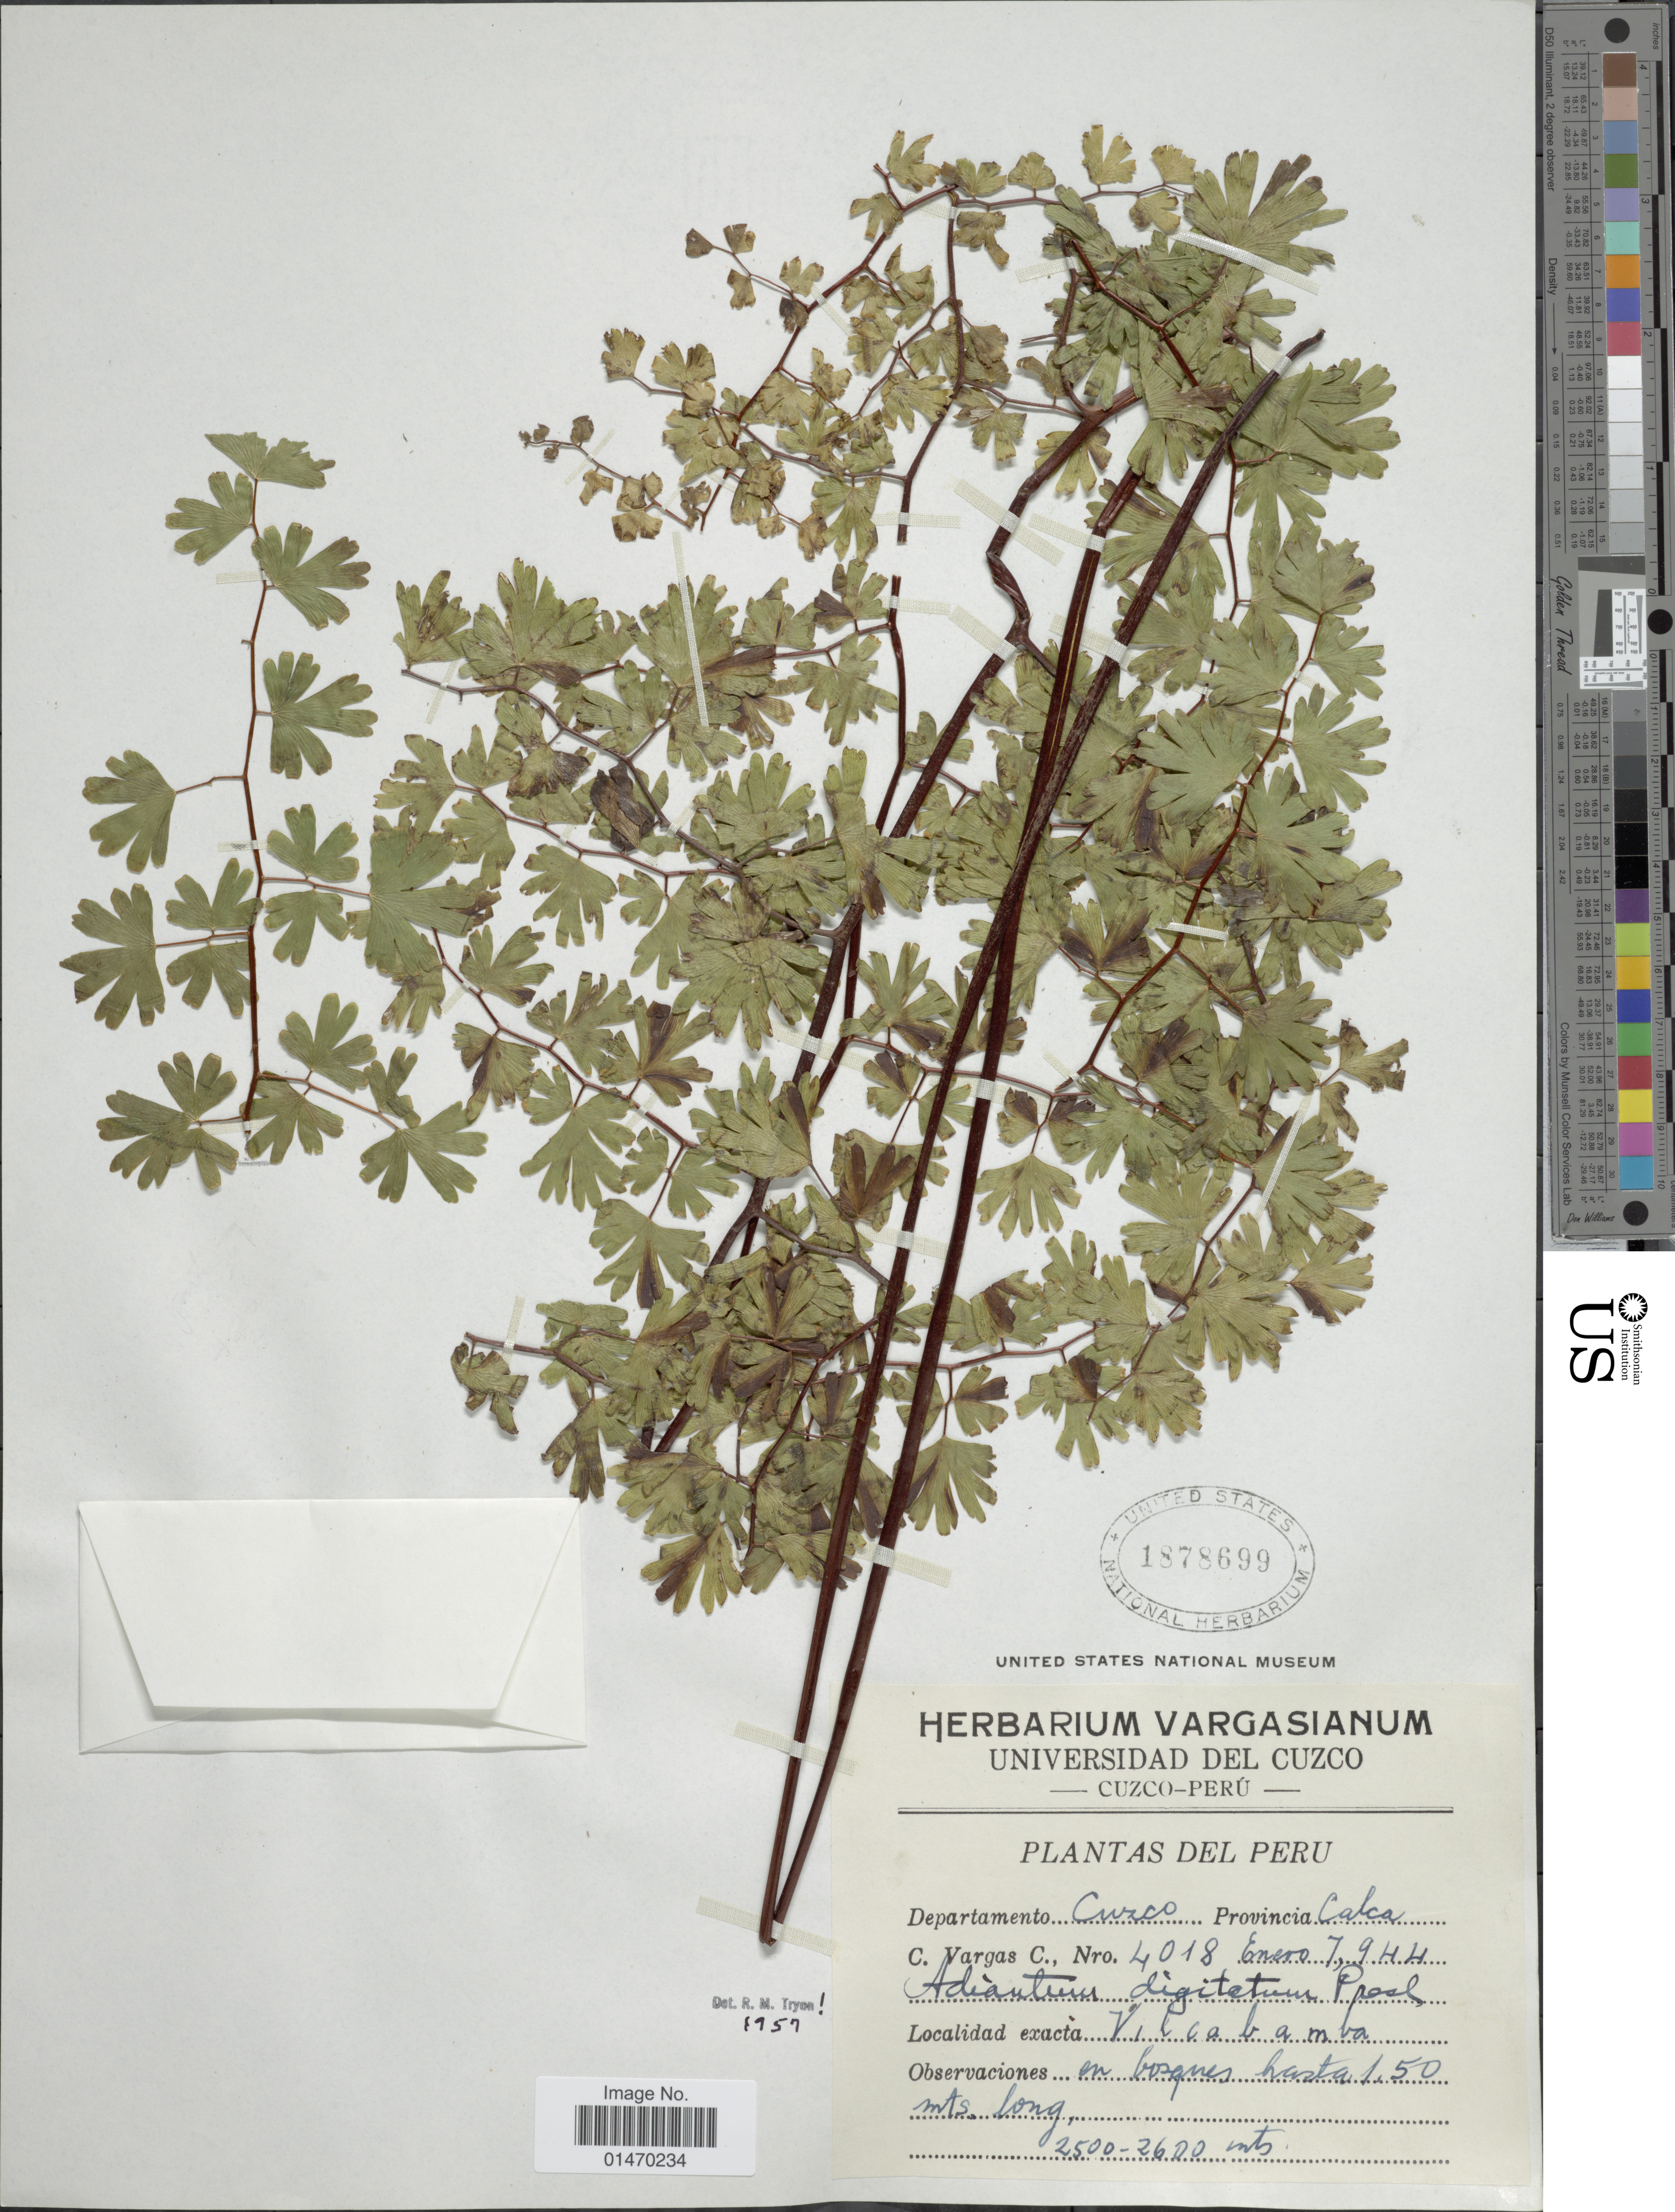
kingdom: Plantae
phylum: Tracheophyta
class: Polypodiopsida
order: Polypodiales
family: Pteridaceae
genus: Adiantum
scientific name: Adiantum digitatum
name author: Hook.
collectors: C. Vargas Calderón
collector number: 4018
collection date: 1944-01-07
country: Peru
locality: Curco, Calcam Vilcabamua.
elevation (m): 2500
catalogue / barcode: US 1878699